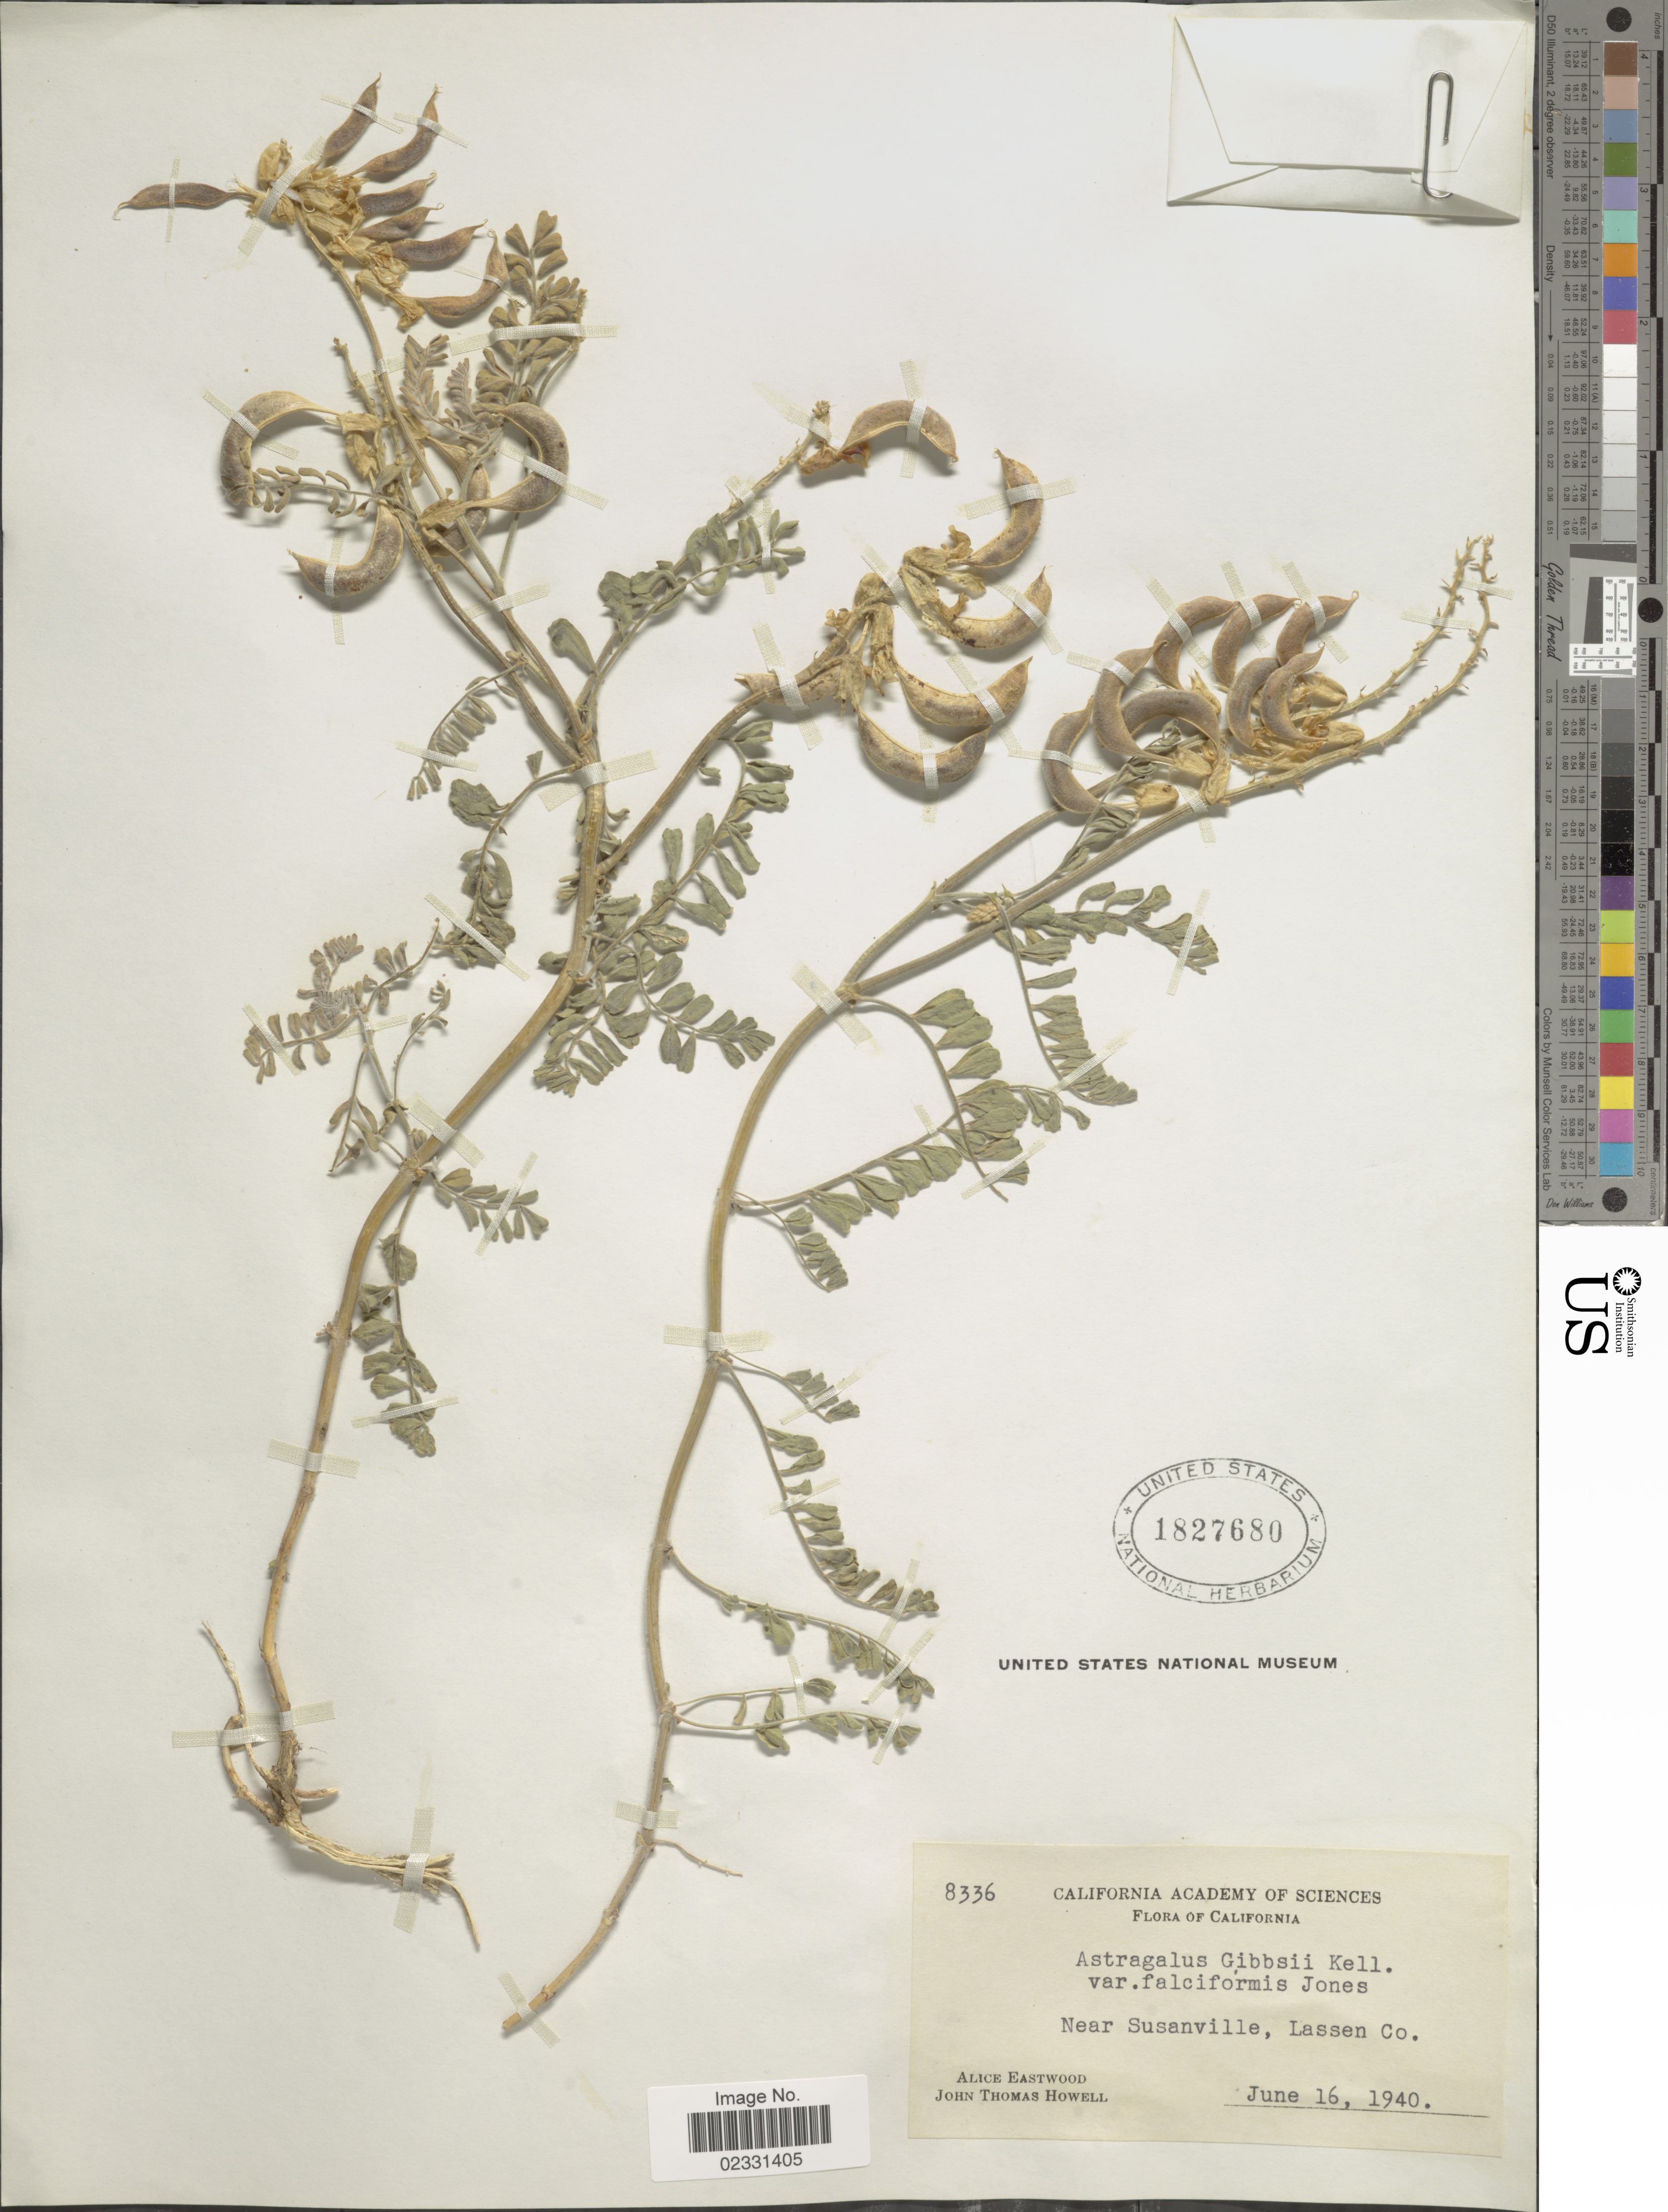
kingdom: Plantae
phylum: Tracheophyta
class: Magnoliopsida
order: Fabales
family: Fabaceae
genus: Astragalus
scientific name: Astragalus gibbsii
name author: Kellogg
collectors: A. Eastwood & J. T. Howell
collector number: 8336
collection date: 1940-06-16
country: United States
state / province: California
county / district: Lassen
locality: Near Susanville, Lassen Co.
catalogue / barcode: US 1827680